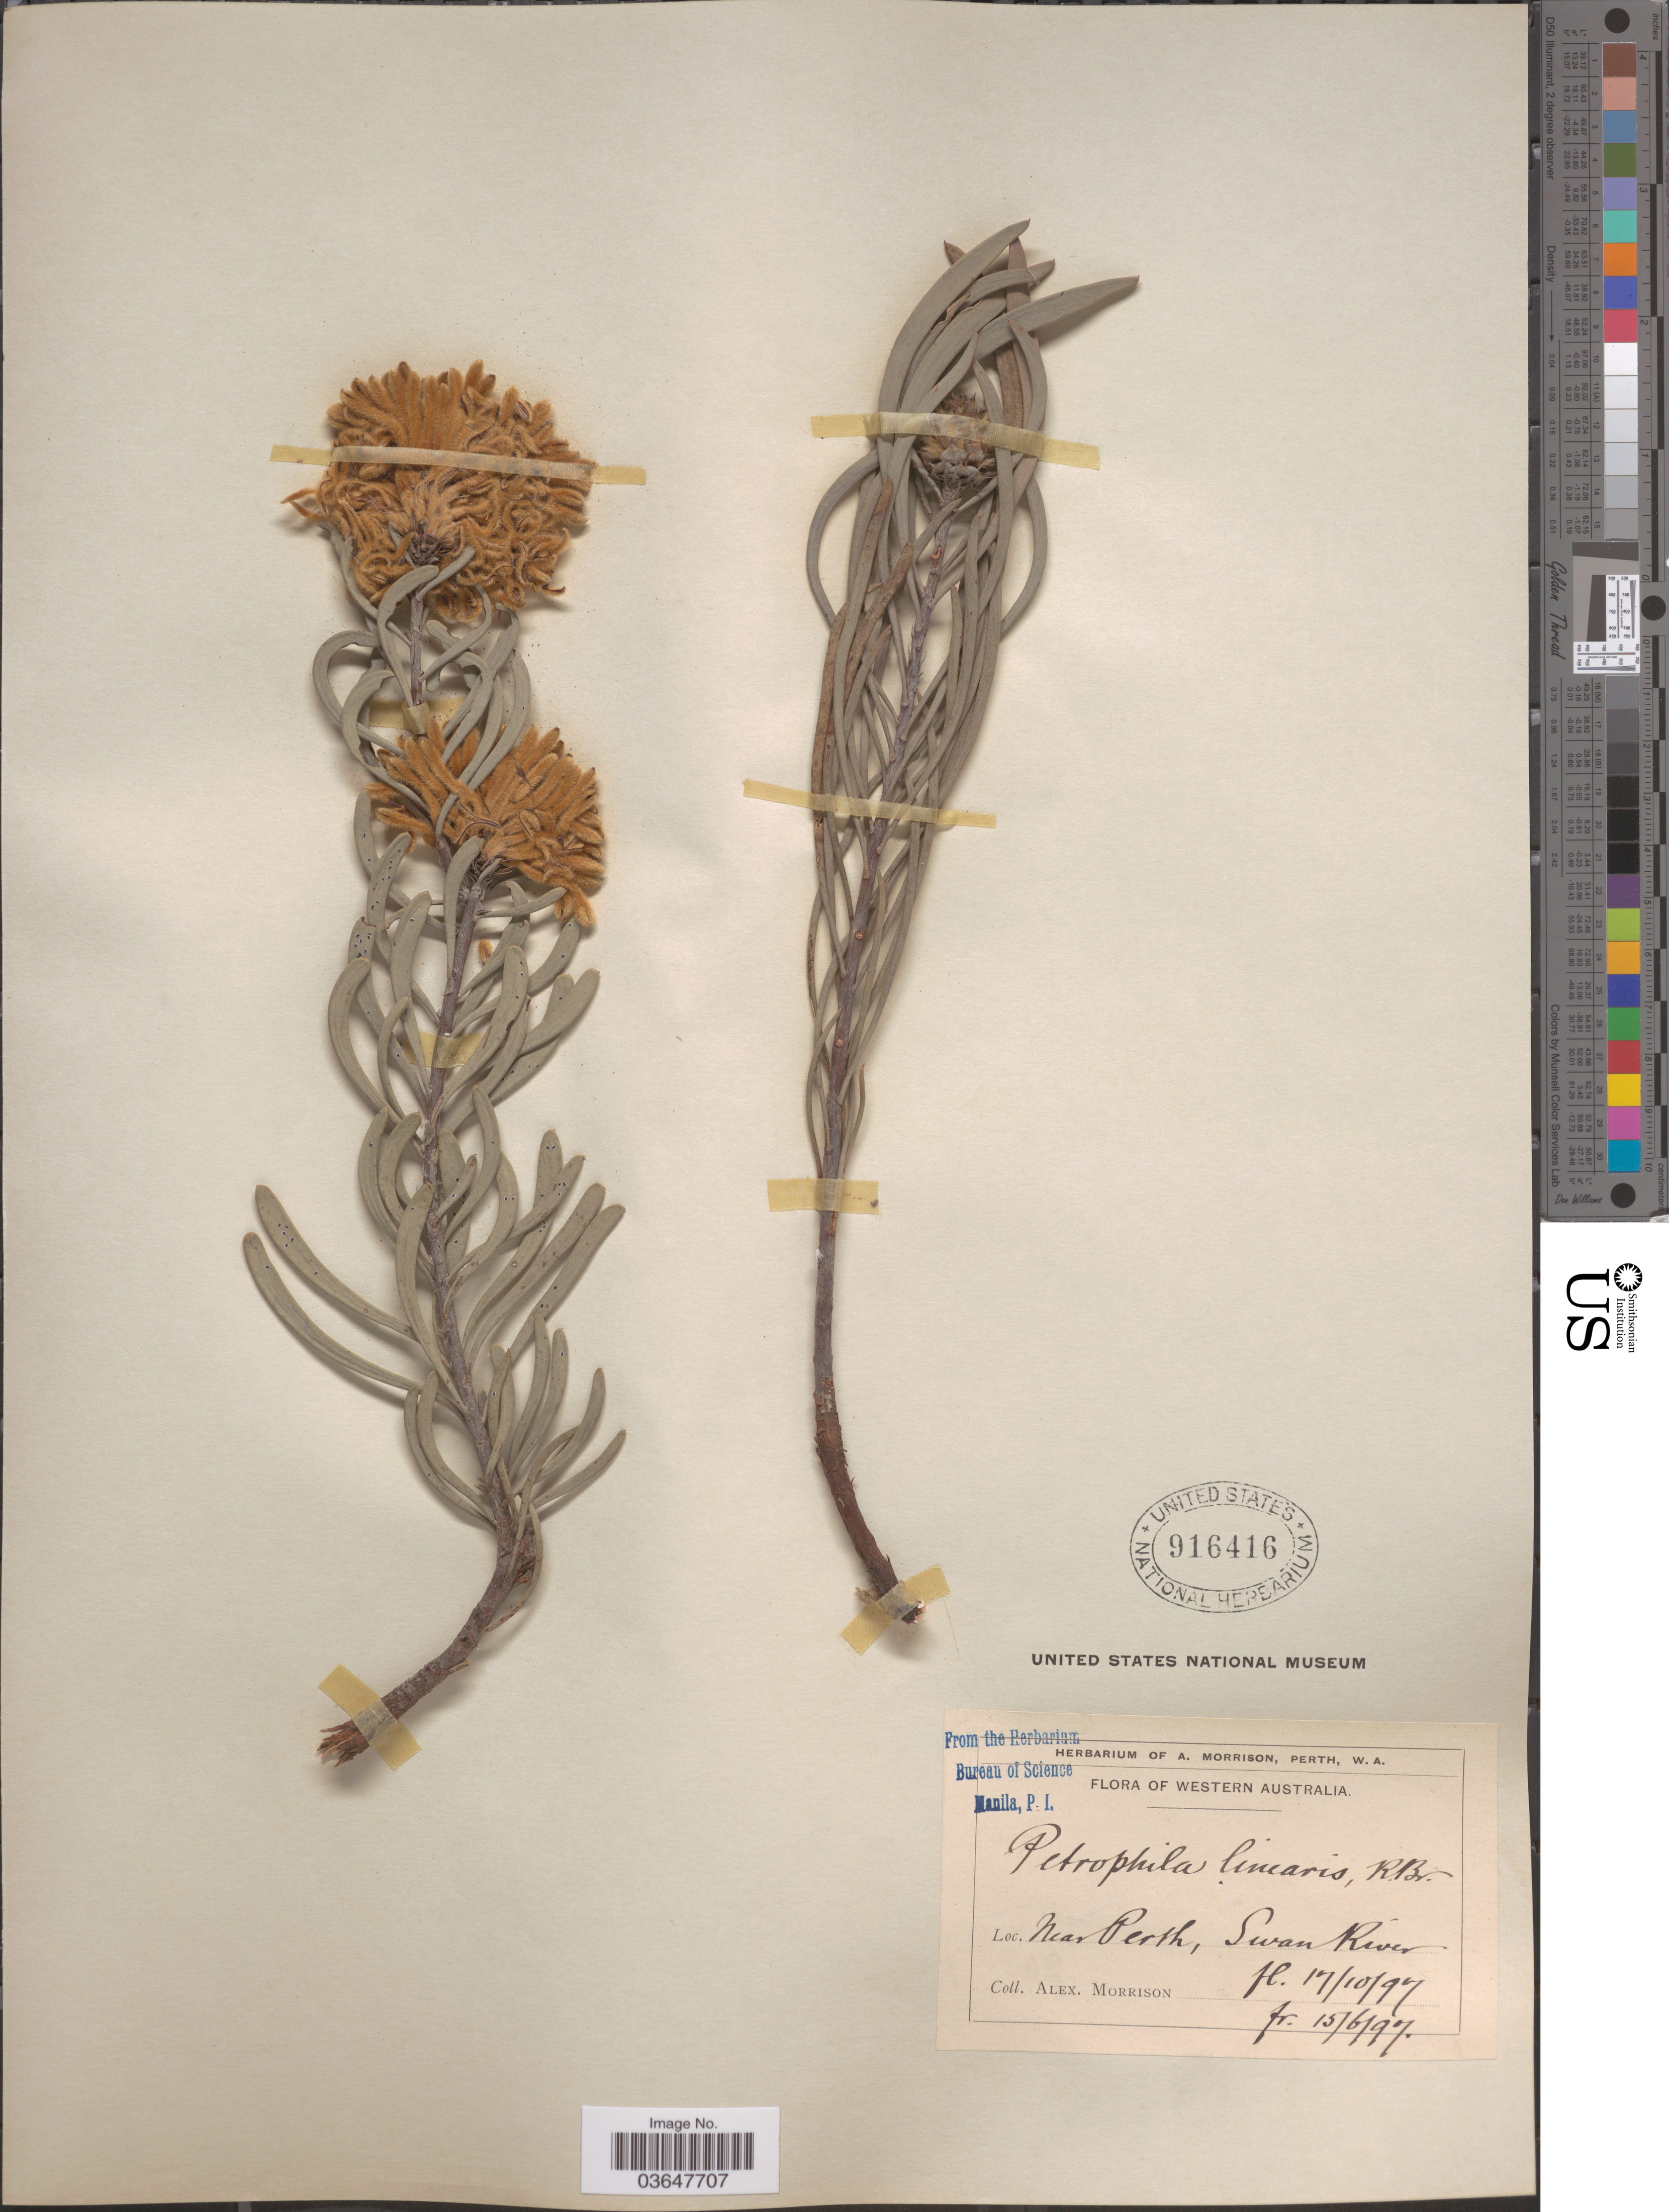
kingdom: Plantae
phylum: Tracheophyta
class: Magnoliopsida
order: Proteales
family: Proteaceae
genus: Petrophile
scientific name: Petrophile linearis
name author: R. Br.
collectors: A. Morrison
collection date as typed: Transcribed d/m/y: 15/6/97 to 17/10/97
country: Australia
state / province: Western Australia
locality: Near Perth, Swan River.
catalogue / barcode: US 916416